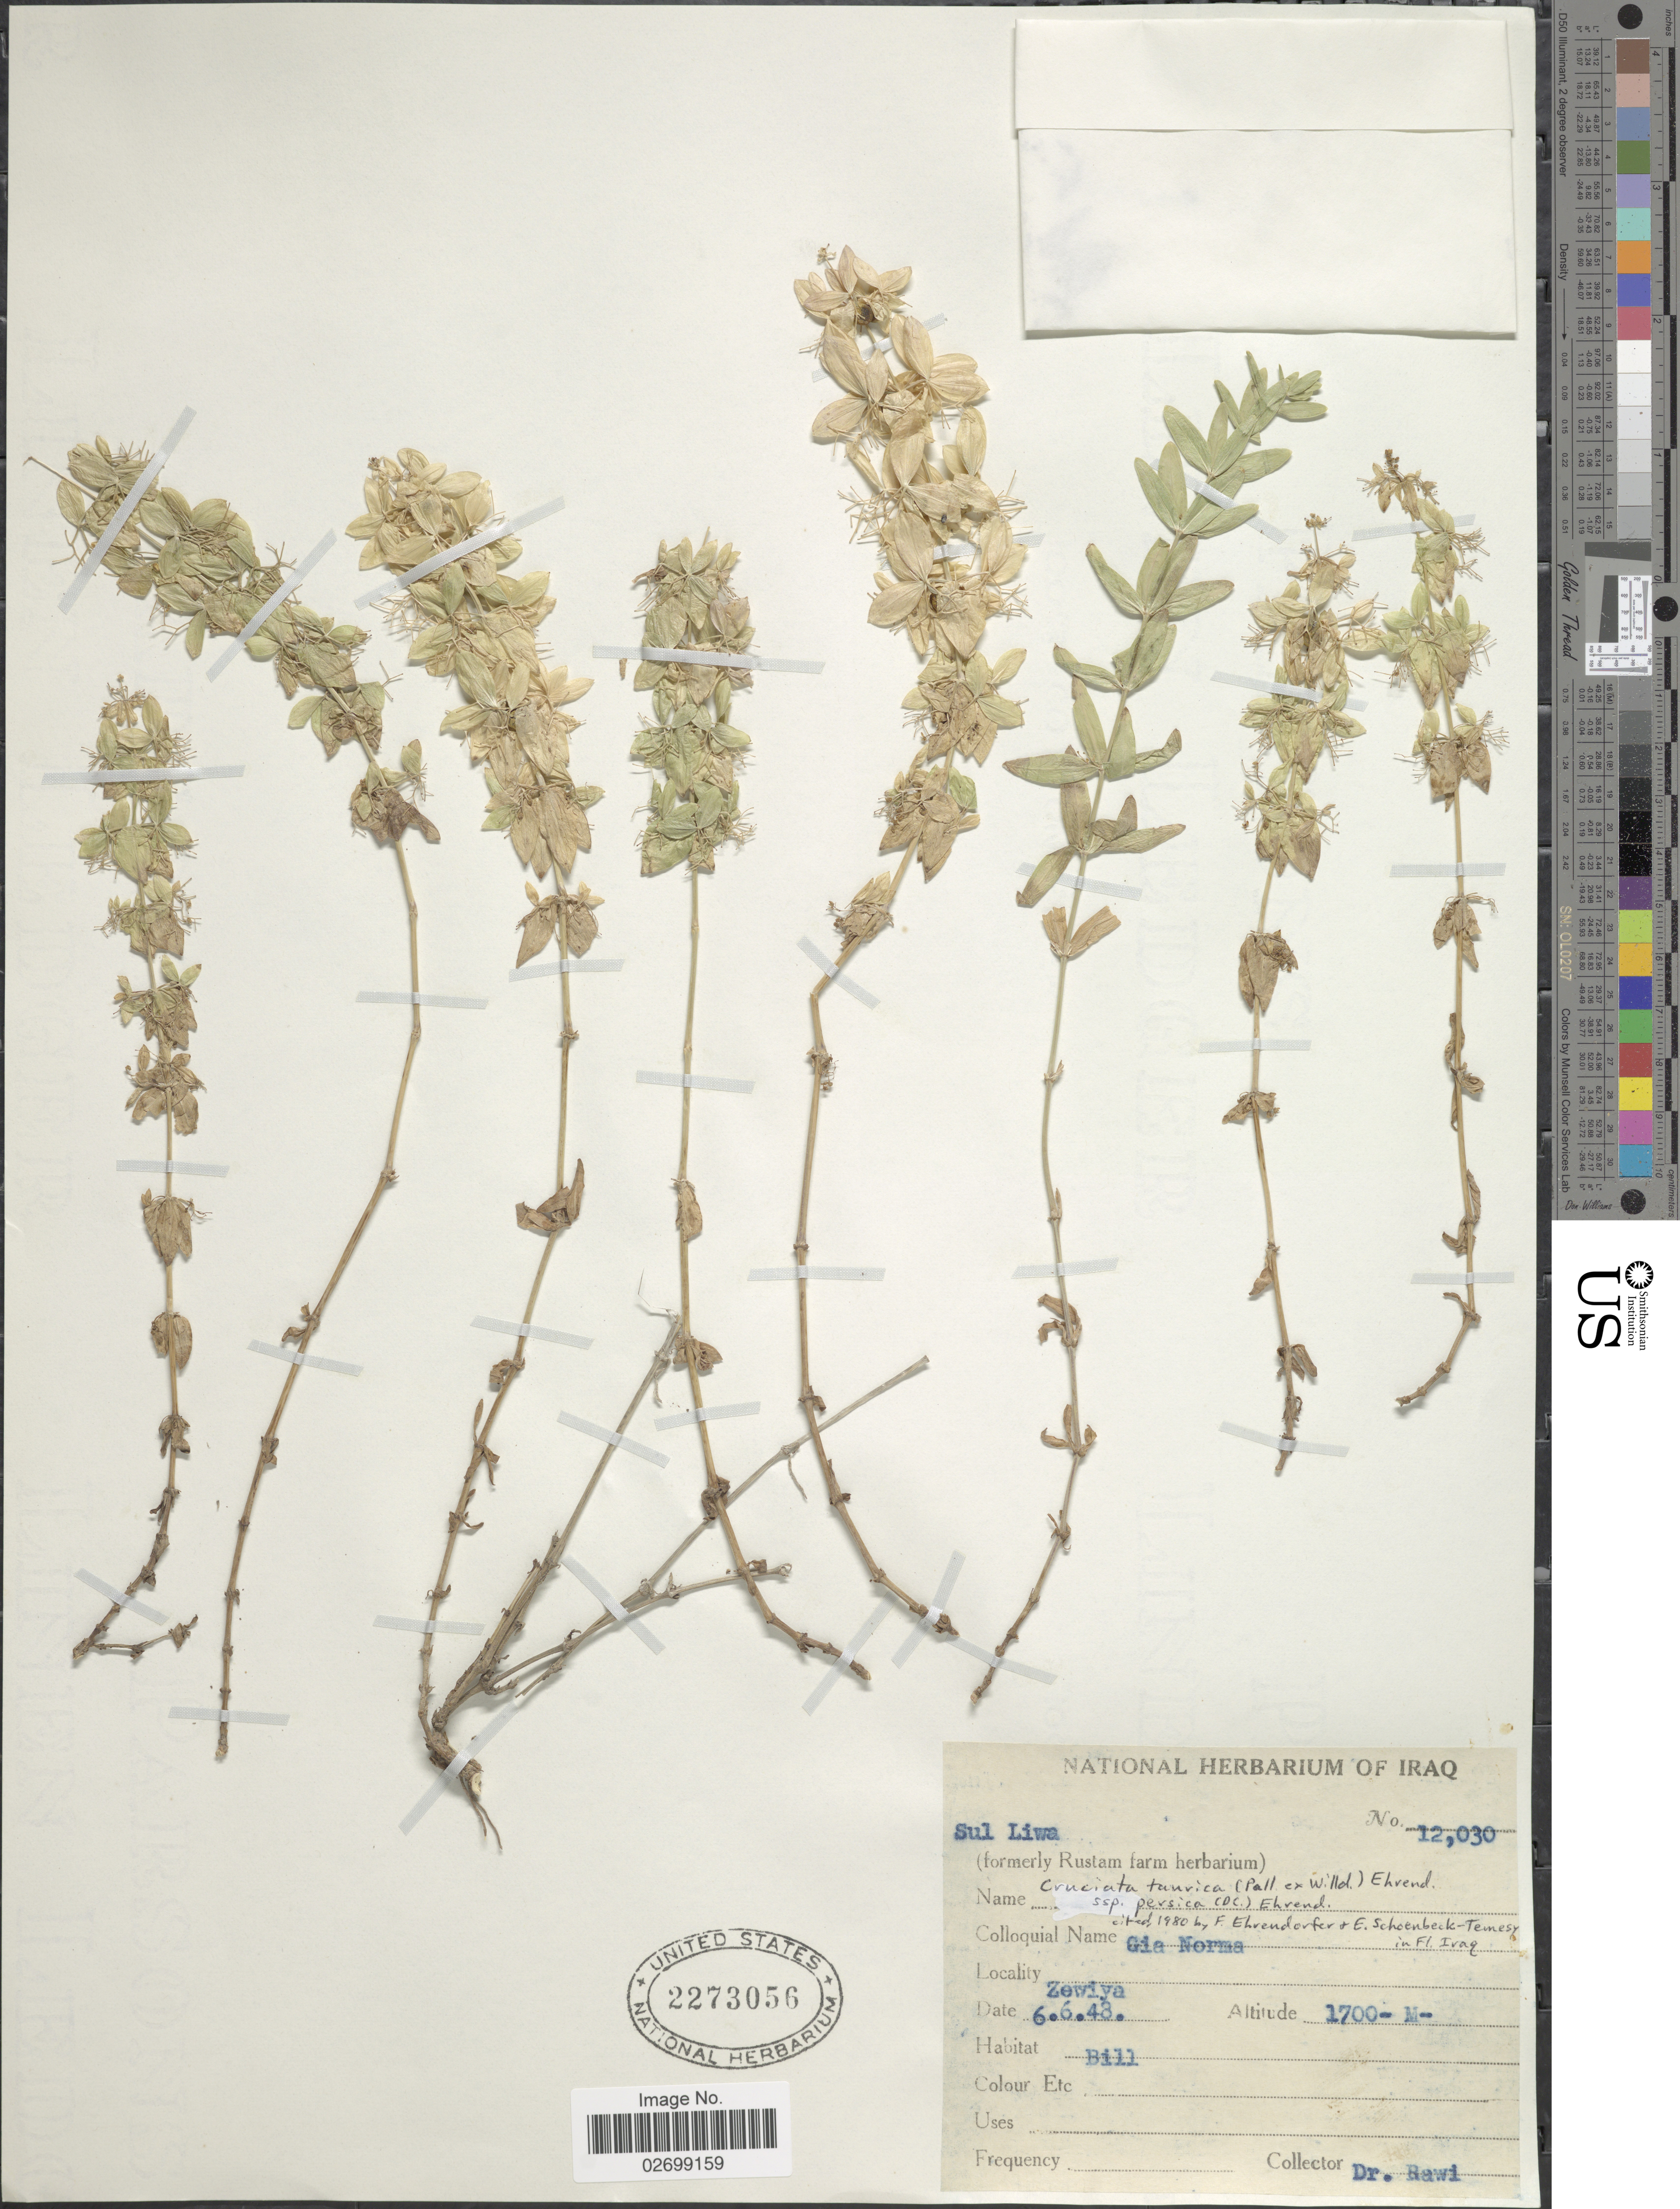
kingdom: Plantae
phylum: Tracheophyta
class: Magnoliopsida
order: Gentianales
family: Rubiaceae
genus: Cruciata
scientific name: Cruciata taurica subsp. persica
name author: (DC.) Ehrend.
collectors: -. Rawi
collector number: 12030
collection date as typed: Transcribed d/m/y: 6/6/48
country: Iraq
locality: Zewiya, Sul Liwa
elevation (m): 1700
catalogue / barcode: US 2273056